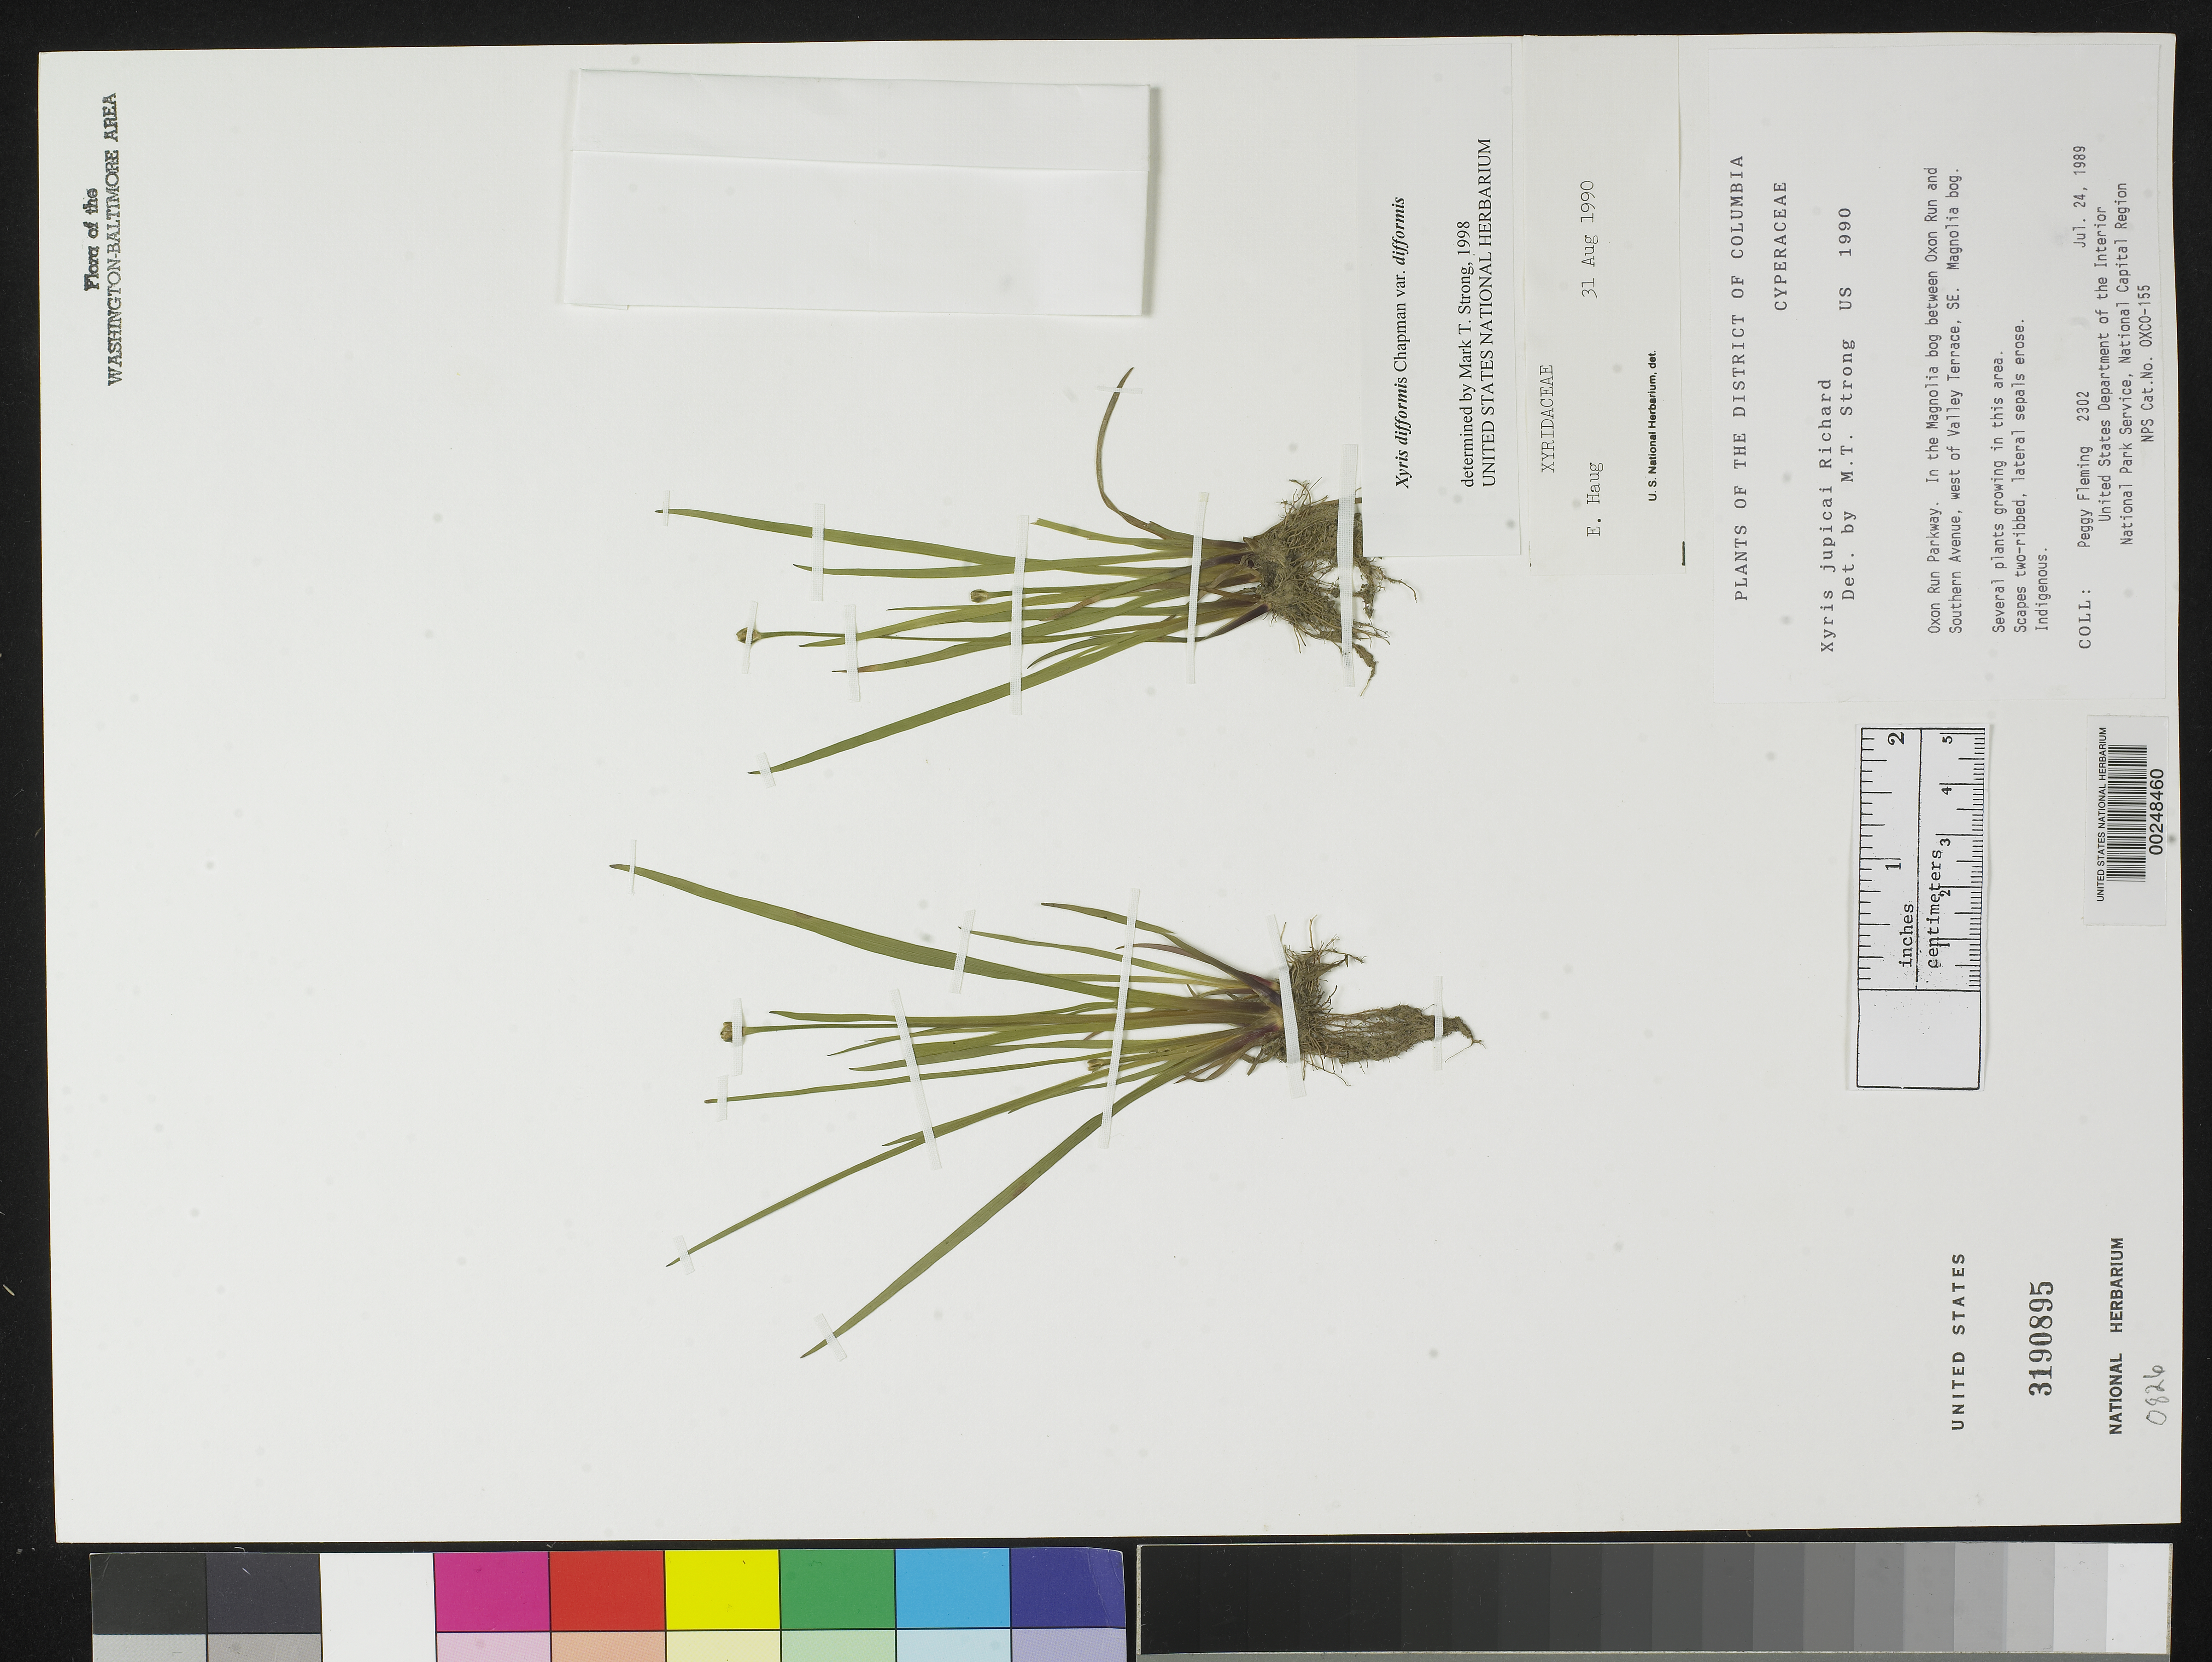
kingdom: Plantae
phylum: Tracheophyta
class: Liliopsida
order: Poales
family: Xyridaceae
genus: Xyris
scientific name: Xyris difformis var. difformis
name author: Chapm.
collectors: P. Fleming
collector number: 2302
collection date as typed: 24 Jul 1989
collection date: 1989-07-24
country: United States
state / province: District of Columbia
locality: Oxon Run Parkway, Bog between Oxon Run and Southern Ave, W of Valley Terrace, SE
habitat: Magnolia bog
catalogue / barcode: US 3190895